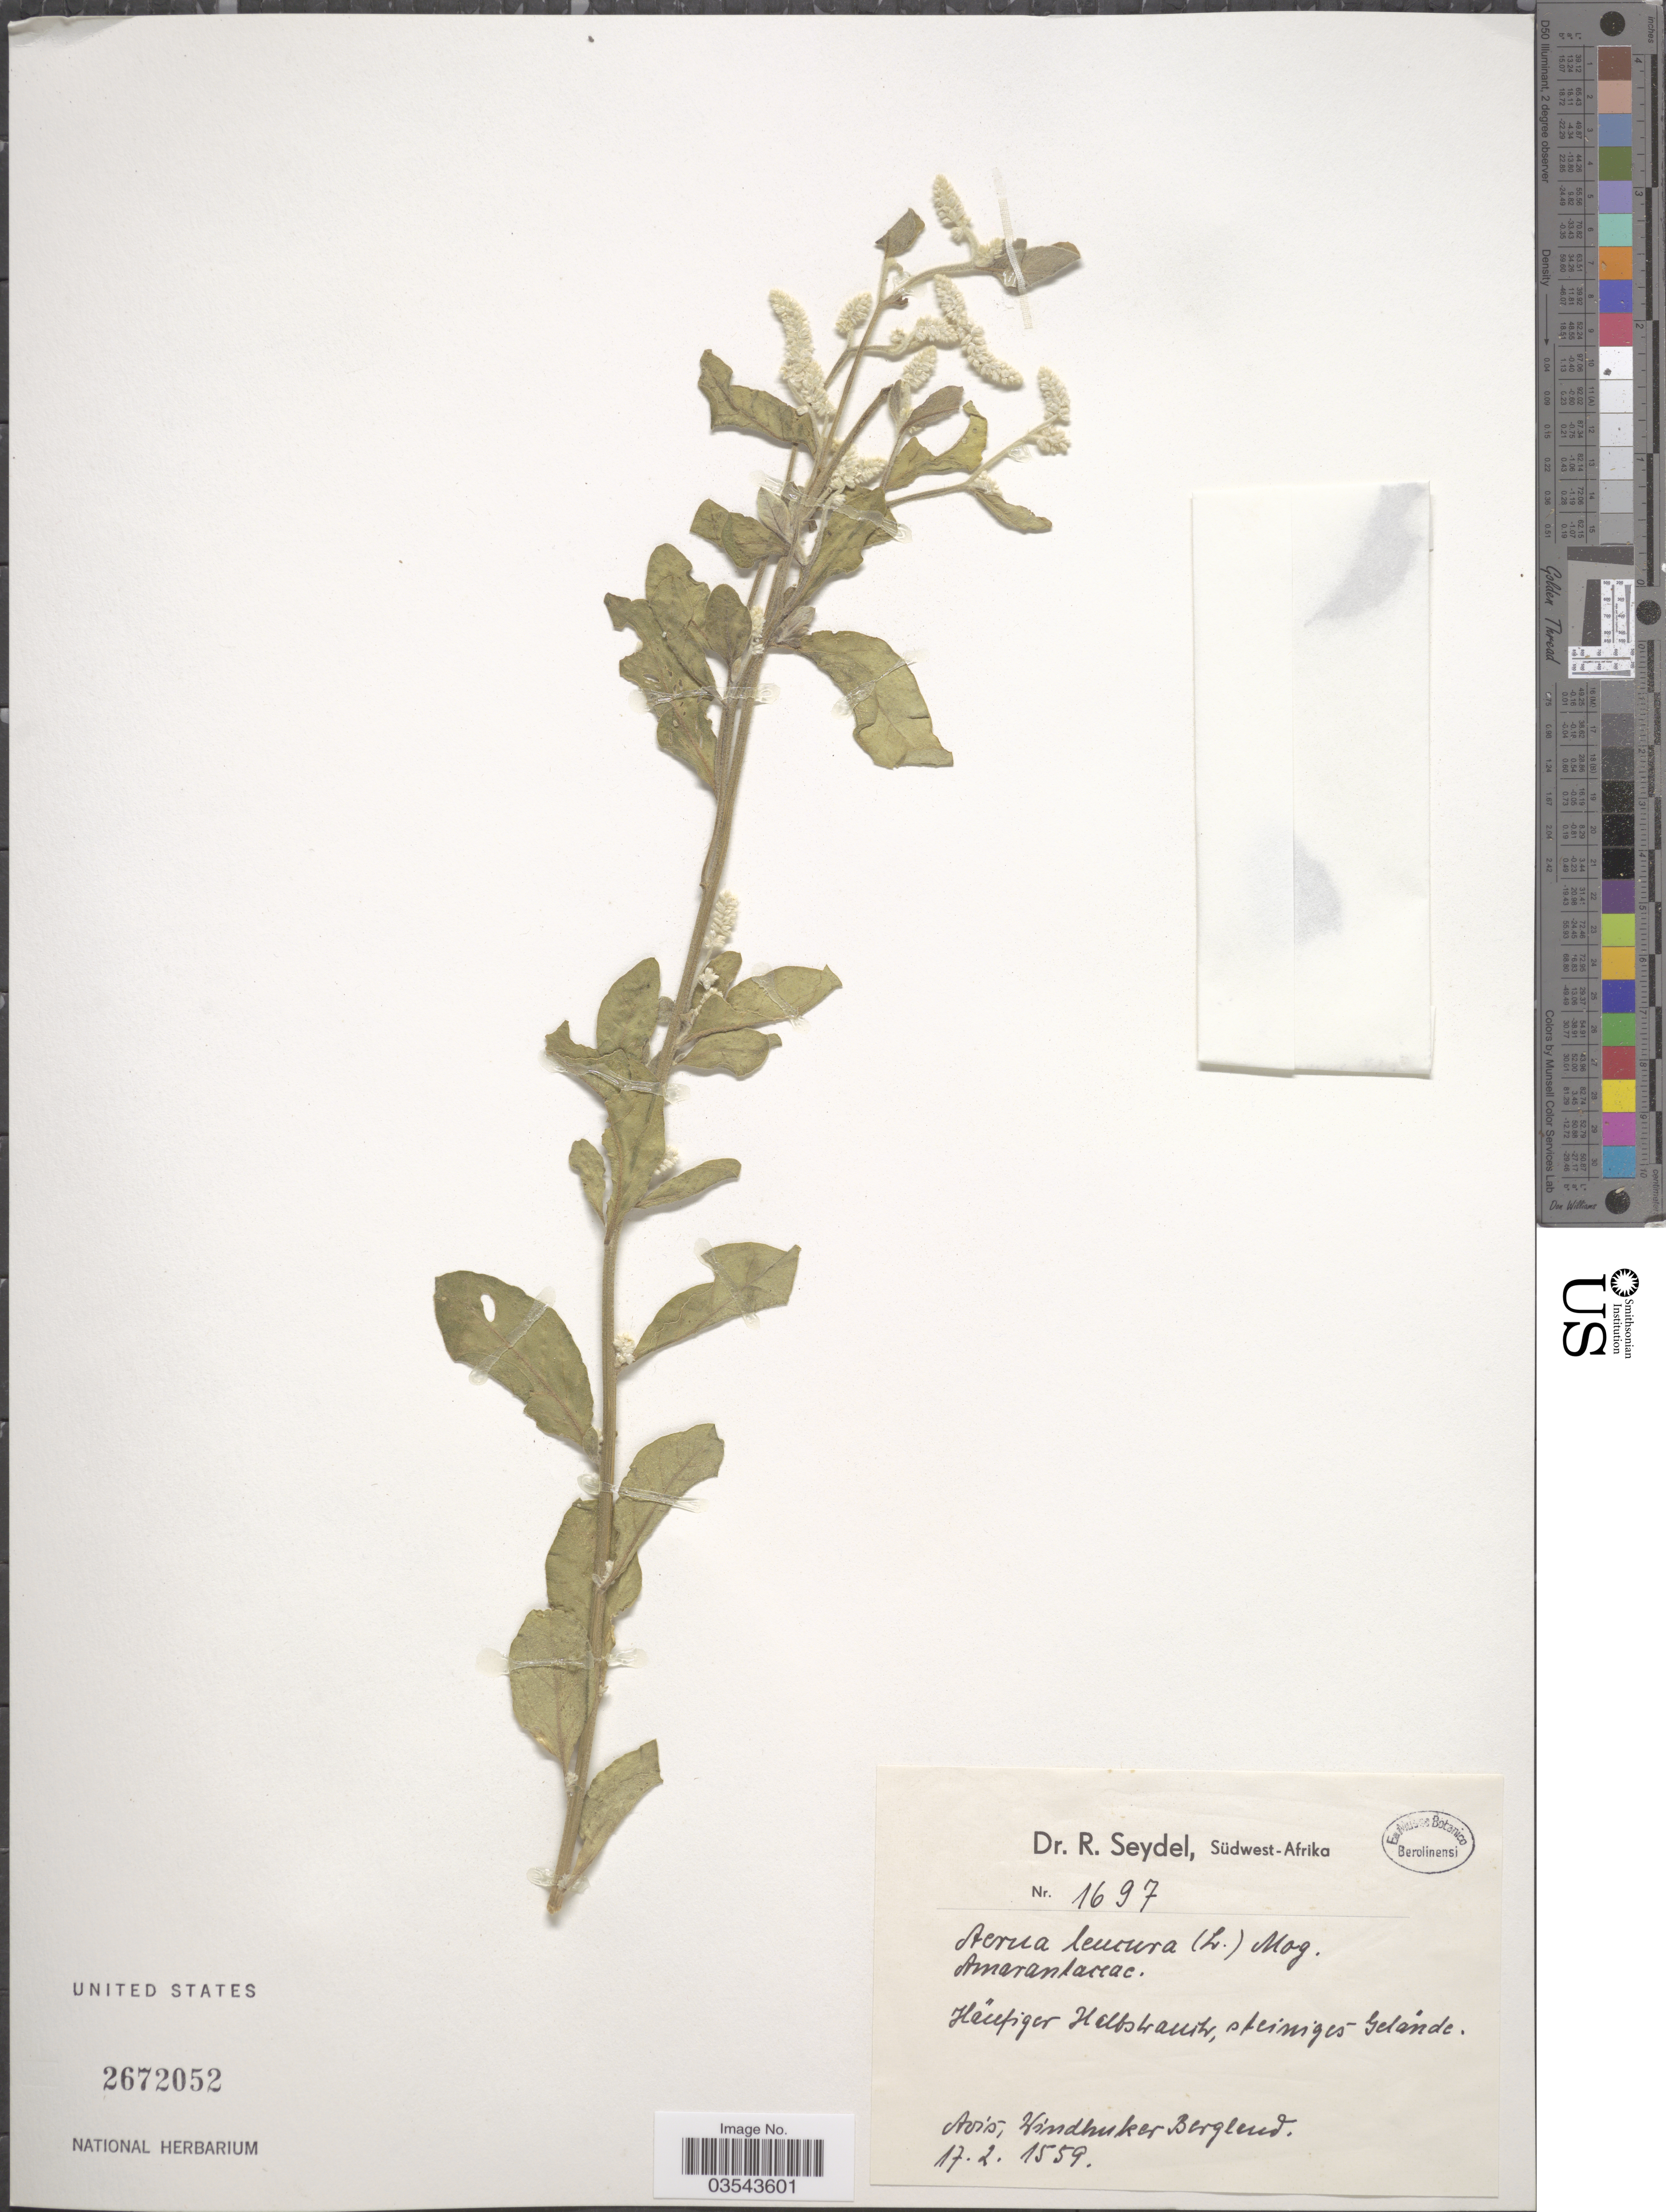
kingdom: Plantae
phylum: Tracheophyta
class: Magnoliopsida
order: Caryophyllales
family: Amaranthaceae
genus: Ouret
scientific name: Ouret lecura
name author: (Moq.) Kuntze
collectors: R. Seydel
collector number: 1697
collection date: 1859-02-17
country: Namibia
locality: Südwest-Afrika. Avis-Windhuker Bergland.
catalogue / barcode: US 2672052